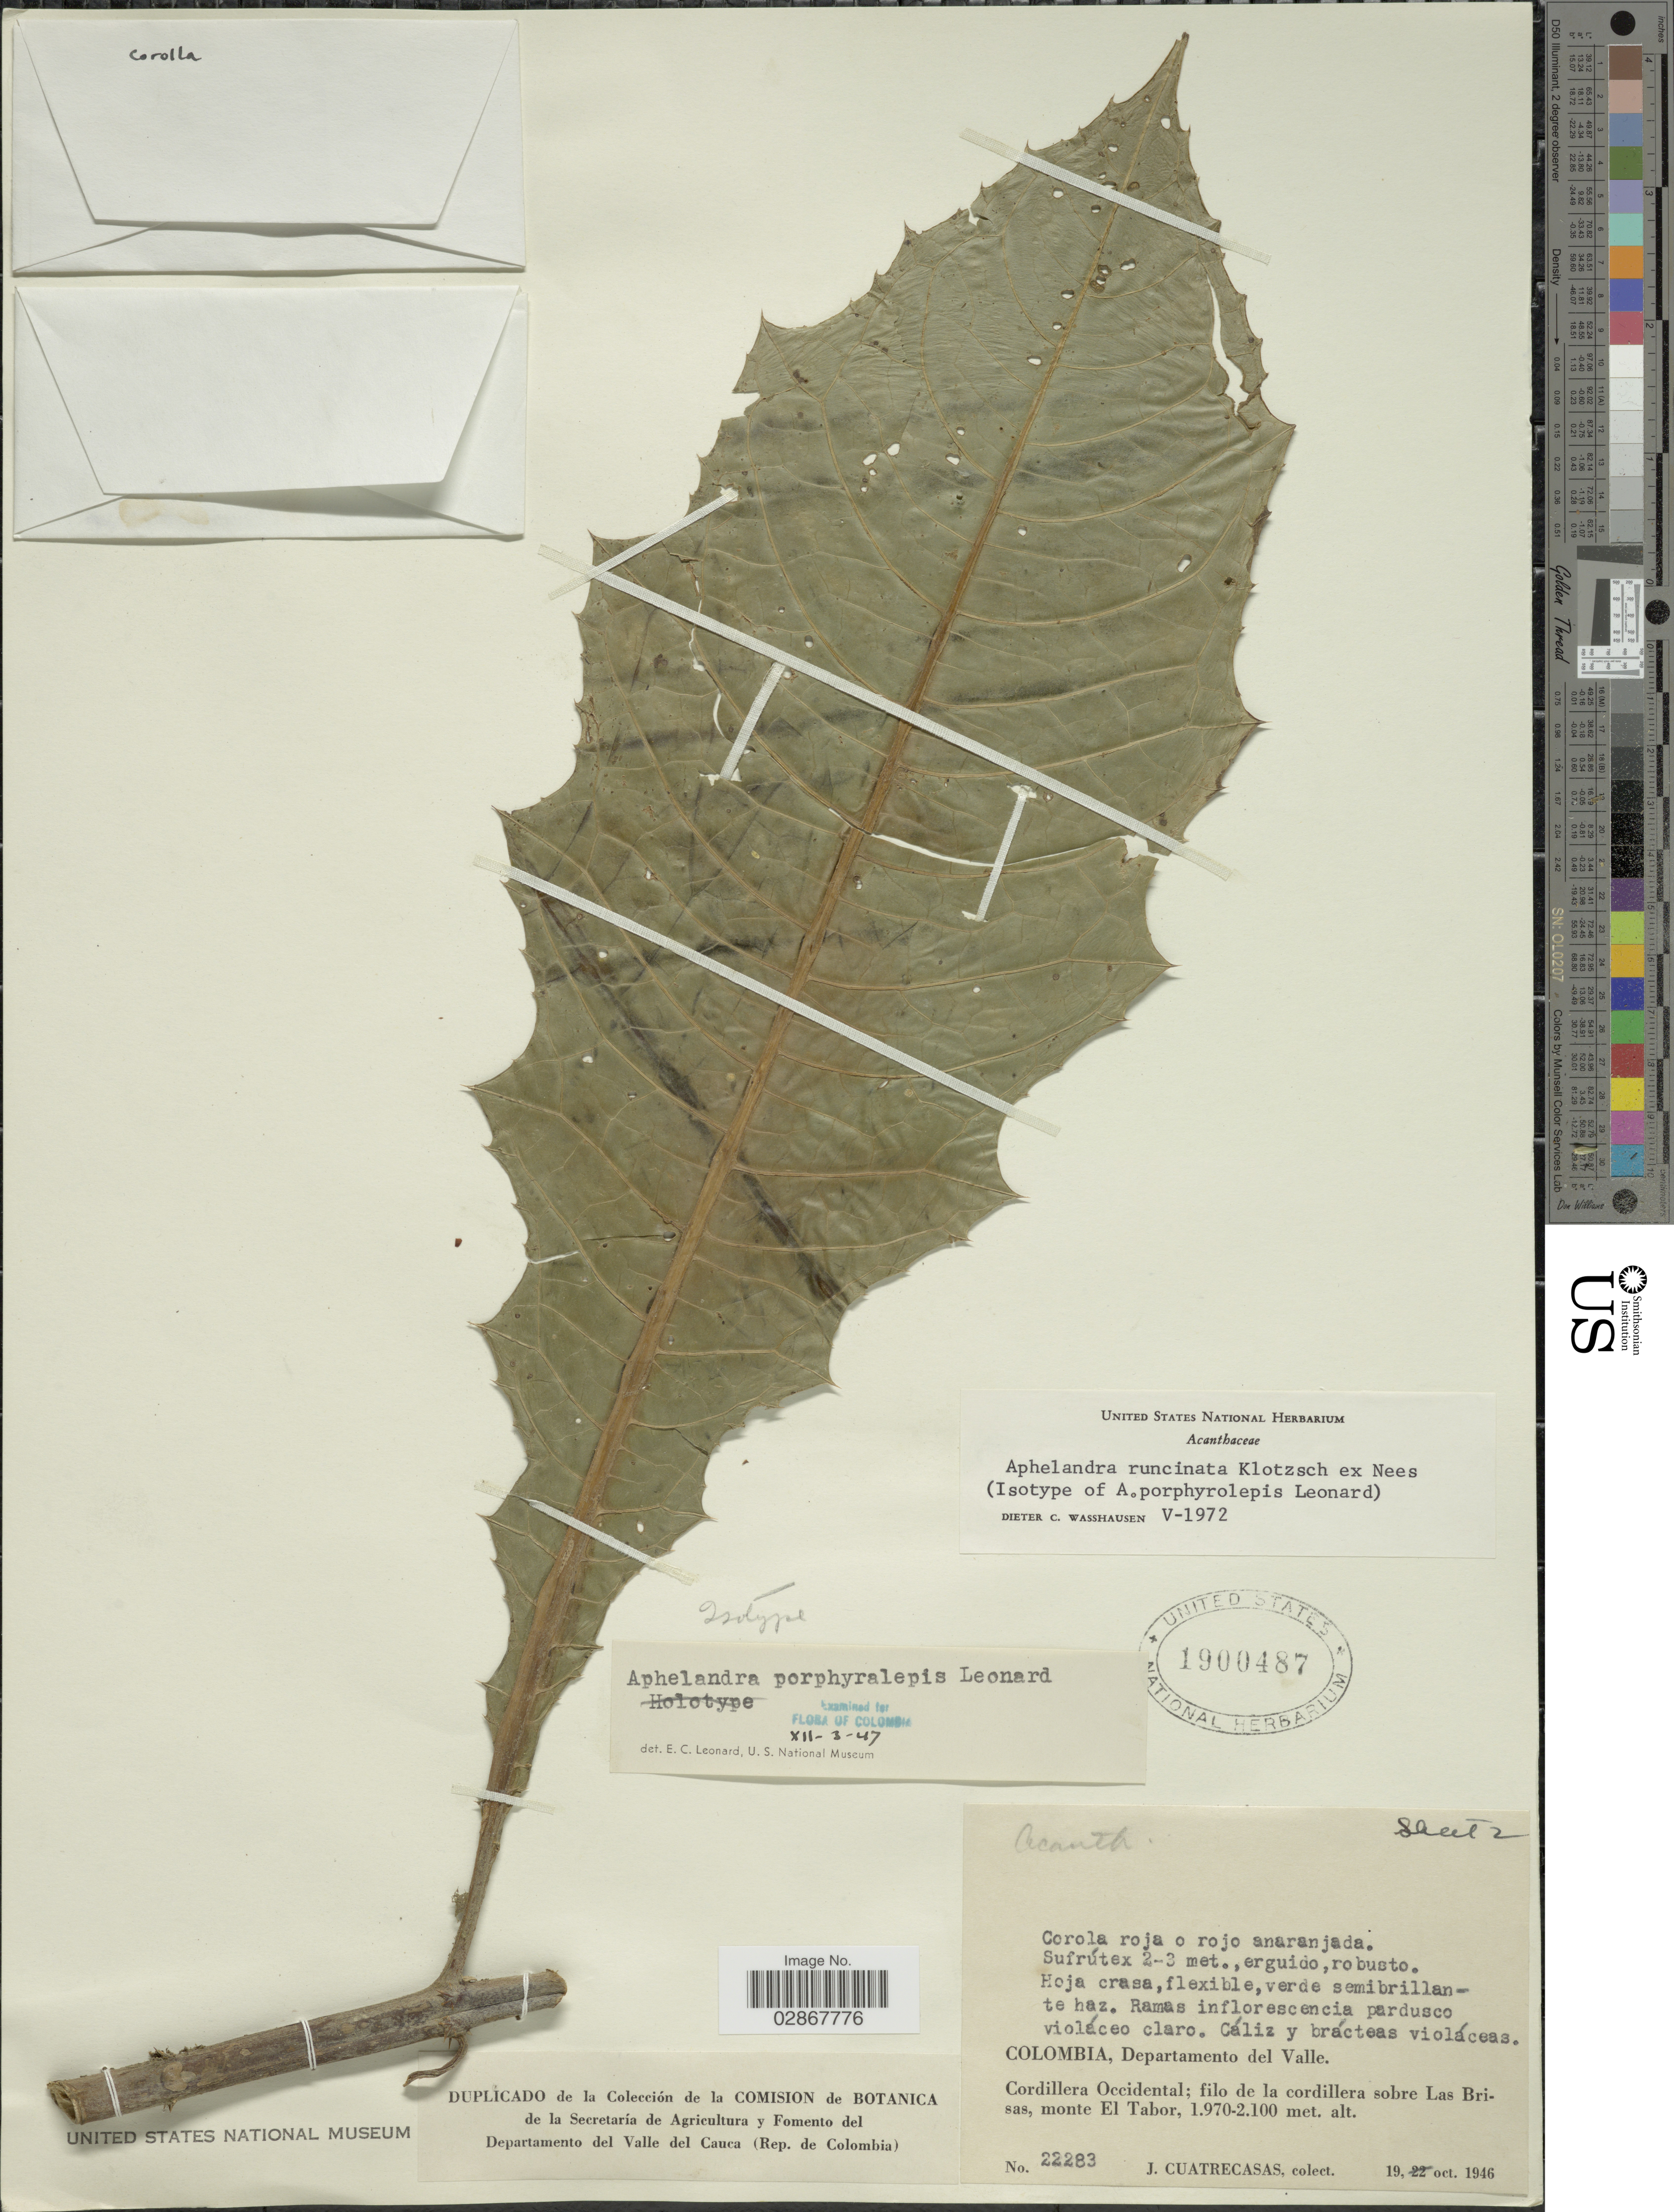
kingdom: Plantae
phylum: Tracheophyta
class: Magnoliopsida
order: Lamiales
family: Acanthaceae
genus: Aphelandra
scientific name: Aphelandra runcinata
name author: Klotzsch ex Nees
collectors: J. Cuatrecasas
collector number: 22283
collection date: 1946-10-19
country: Colombia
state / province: Valle del Cauca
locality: Departamento del Valle. Cordillera Occidental; filo de la cordillera sobre Las Brisas, monte El Tabor.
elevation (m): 1970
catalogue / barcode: US 1900487